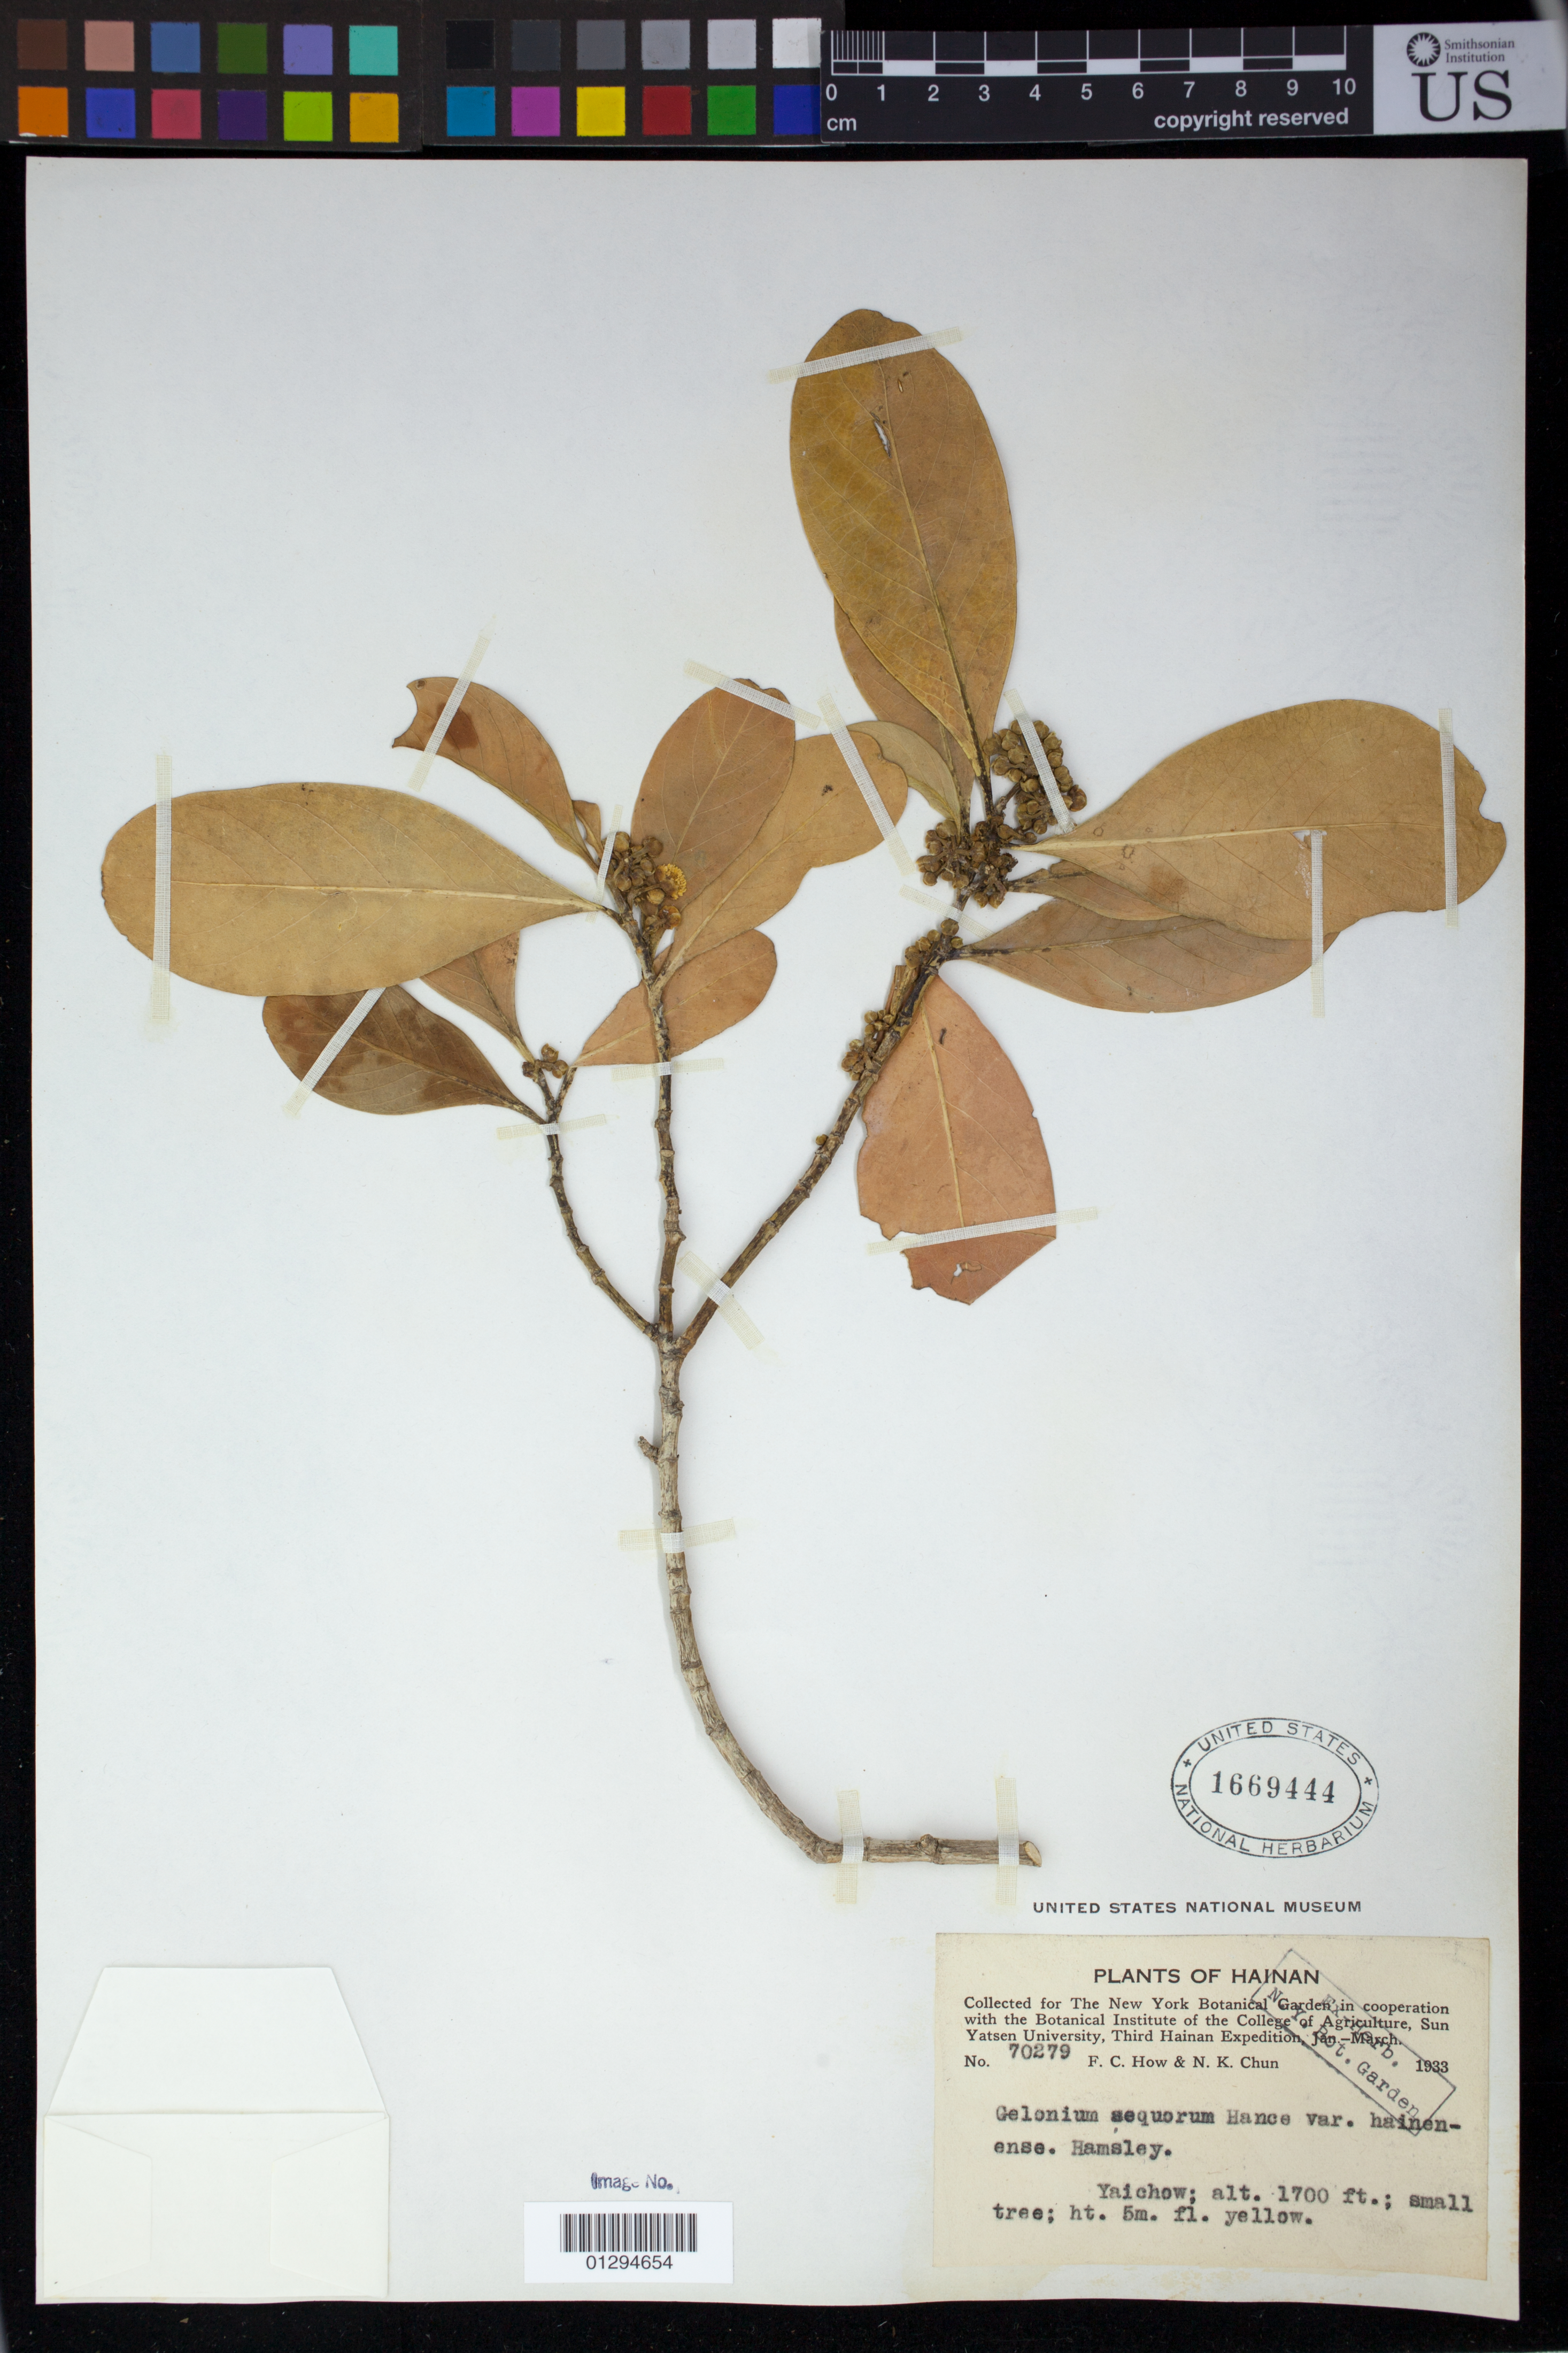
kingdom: Plantae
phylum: Tracheophyta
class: Magnoliopsida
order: Malpighiales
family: Euphorbiaceae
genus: Gelonium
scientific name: Gelonium aequoreum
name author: Hance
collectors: F. C. How & N. K. Chun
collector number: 70279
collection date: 1933-01/1933-03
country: China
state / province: Hainan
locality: Yaichow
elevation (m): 518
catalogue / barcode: US 1669444